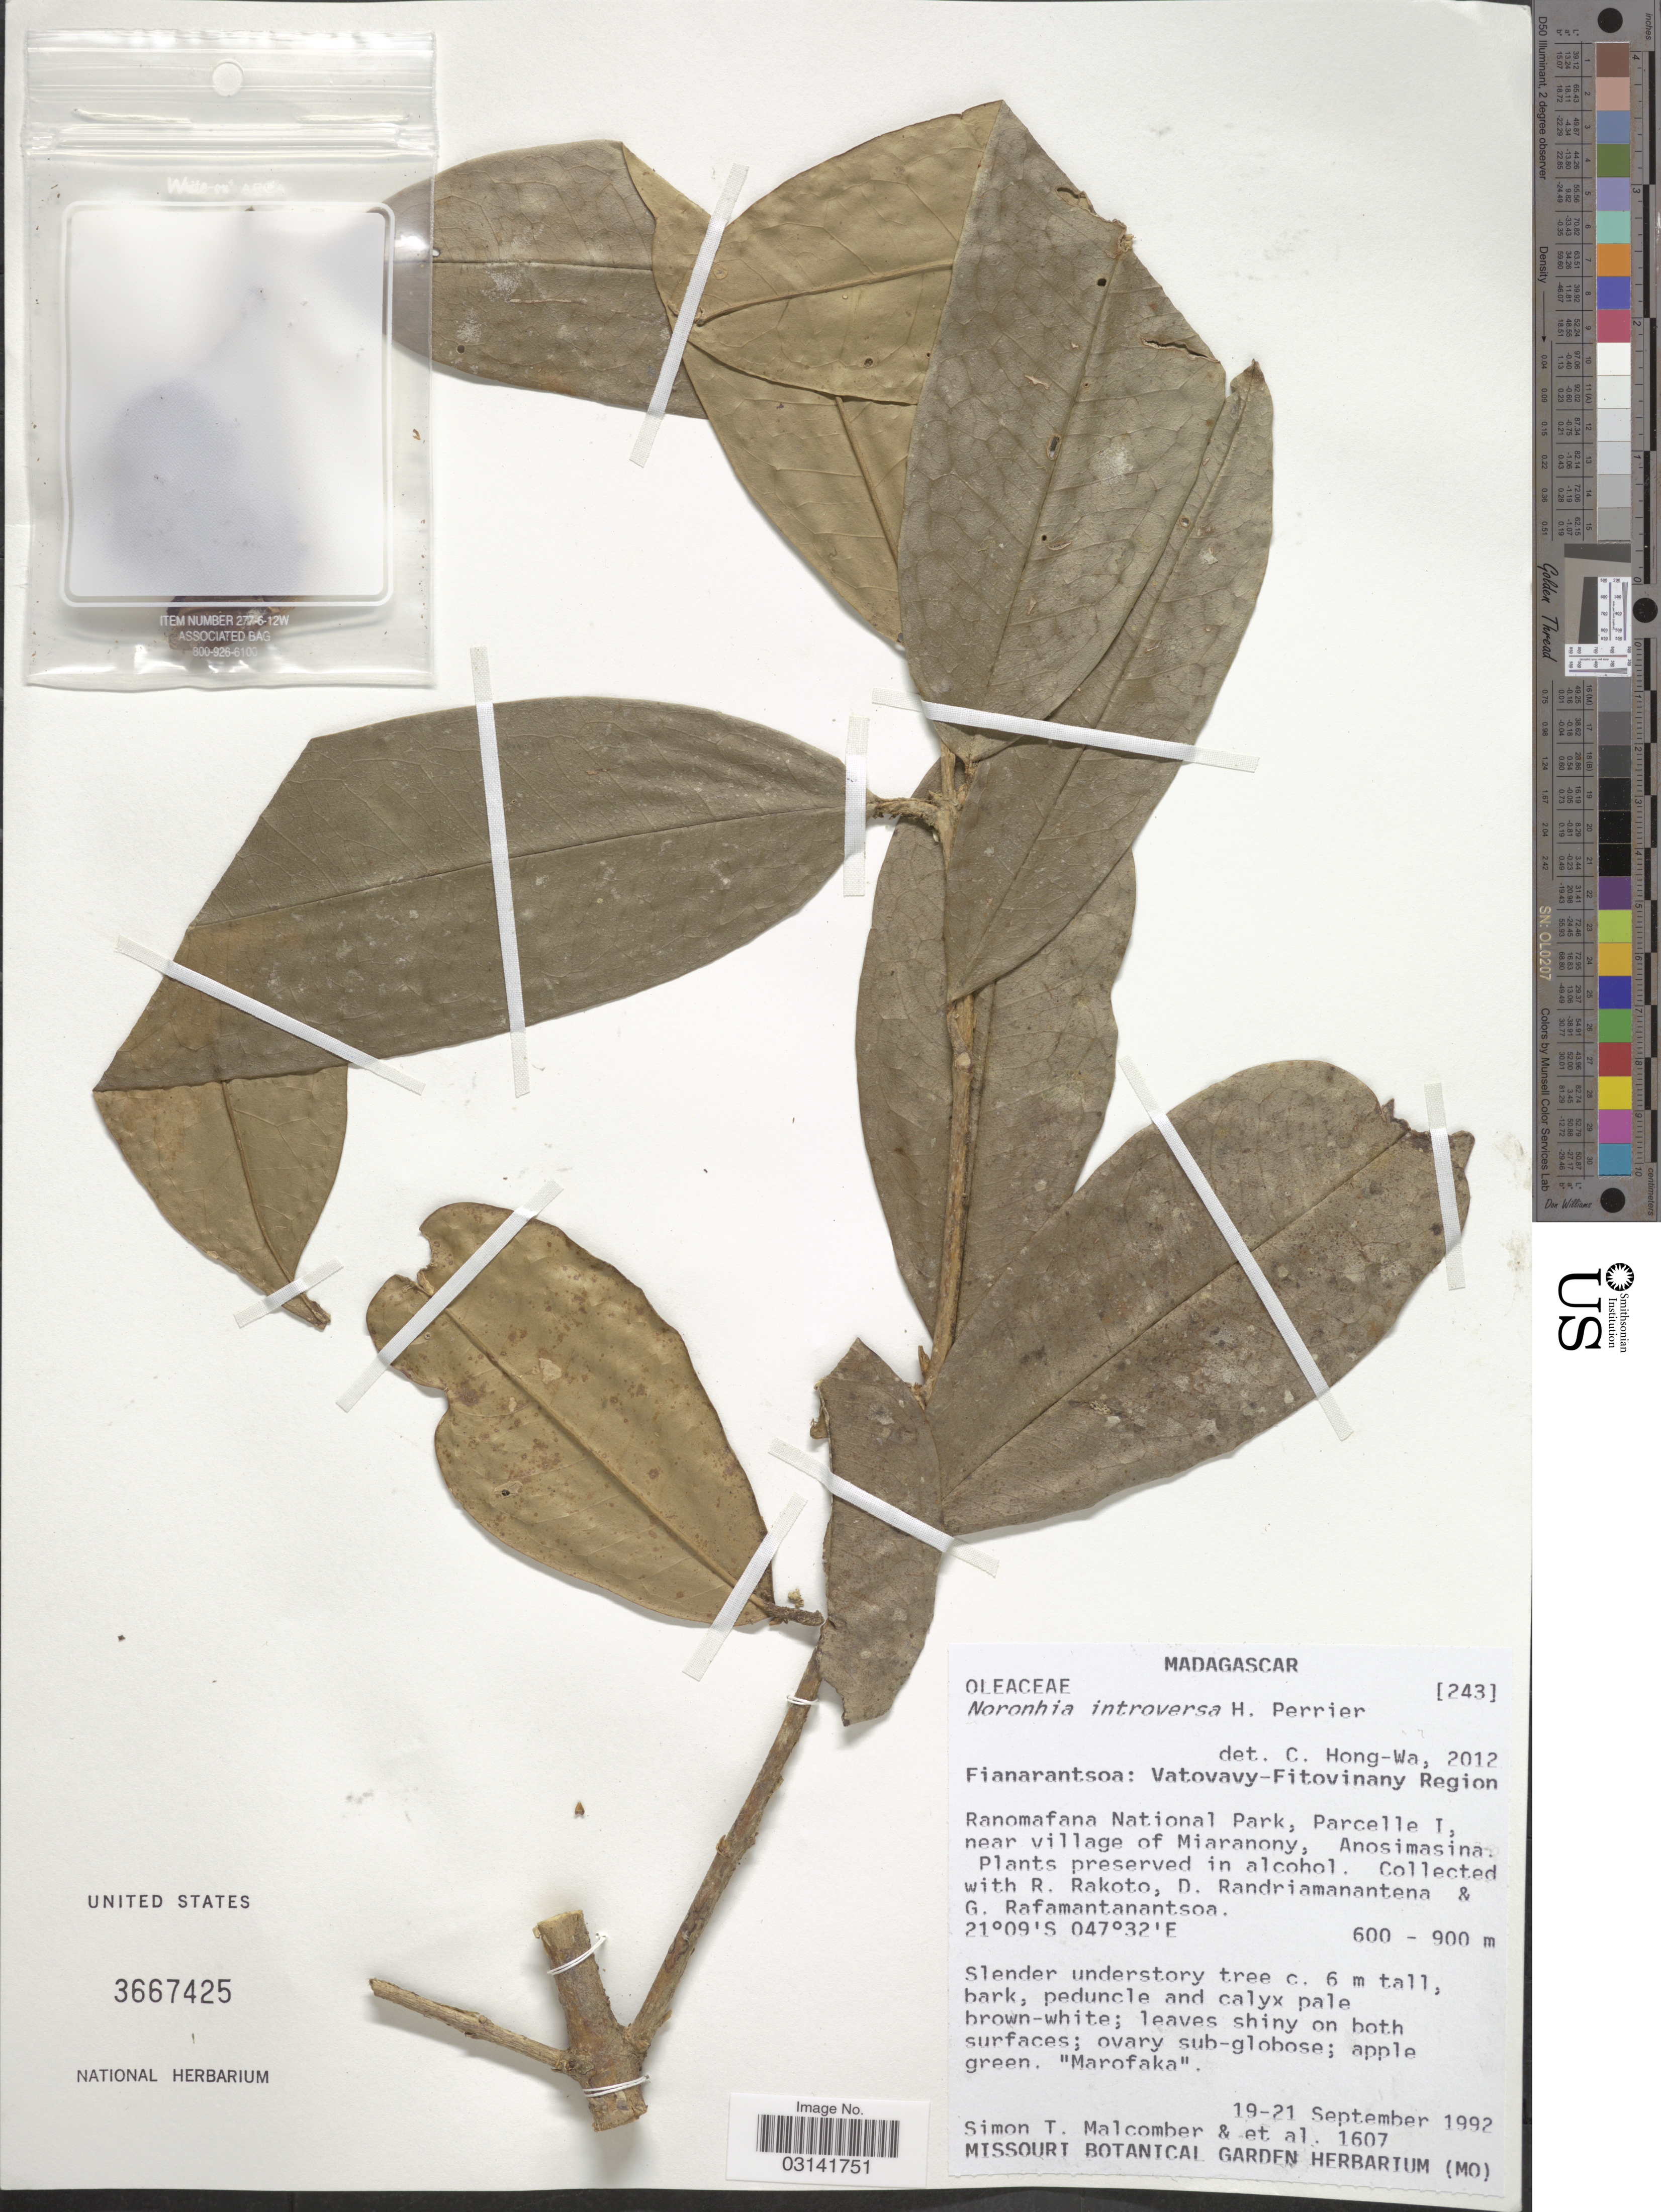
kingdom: Plantae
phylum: Tracheophyta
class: Magnoliopsida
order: Lamiales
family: Oleaceae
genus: Noronhia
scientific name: Noronhia introversa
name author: H. Perrier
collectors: S. T. Malcomber, R. Rakoto, D. Randriamanantena & G. Rafamantanantsoa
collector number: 1607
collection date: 1992-09-19/1992-09-21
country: Madagascar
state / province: Vatovavy Fitovinany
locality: Vatovavy-Fitovinany Region. Ranomafana National Park, Parcelle I, near village of Miaranony, Anosimasina.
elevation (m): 600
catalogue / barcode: US 3667425